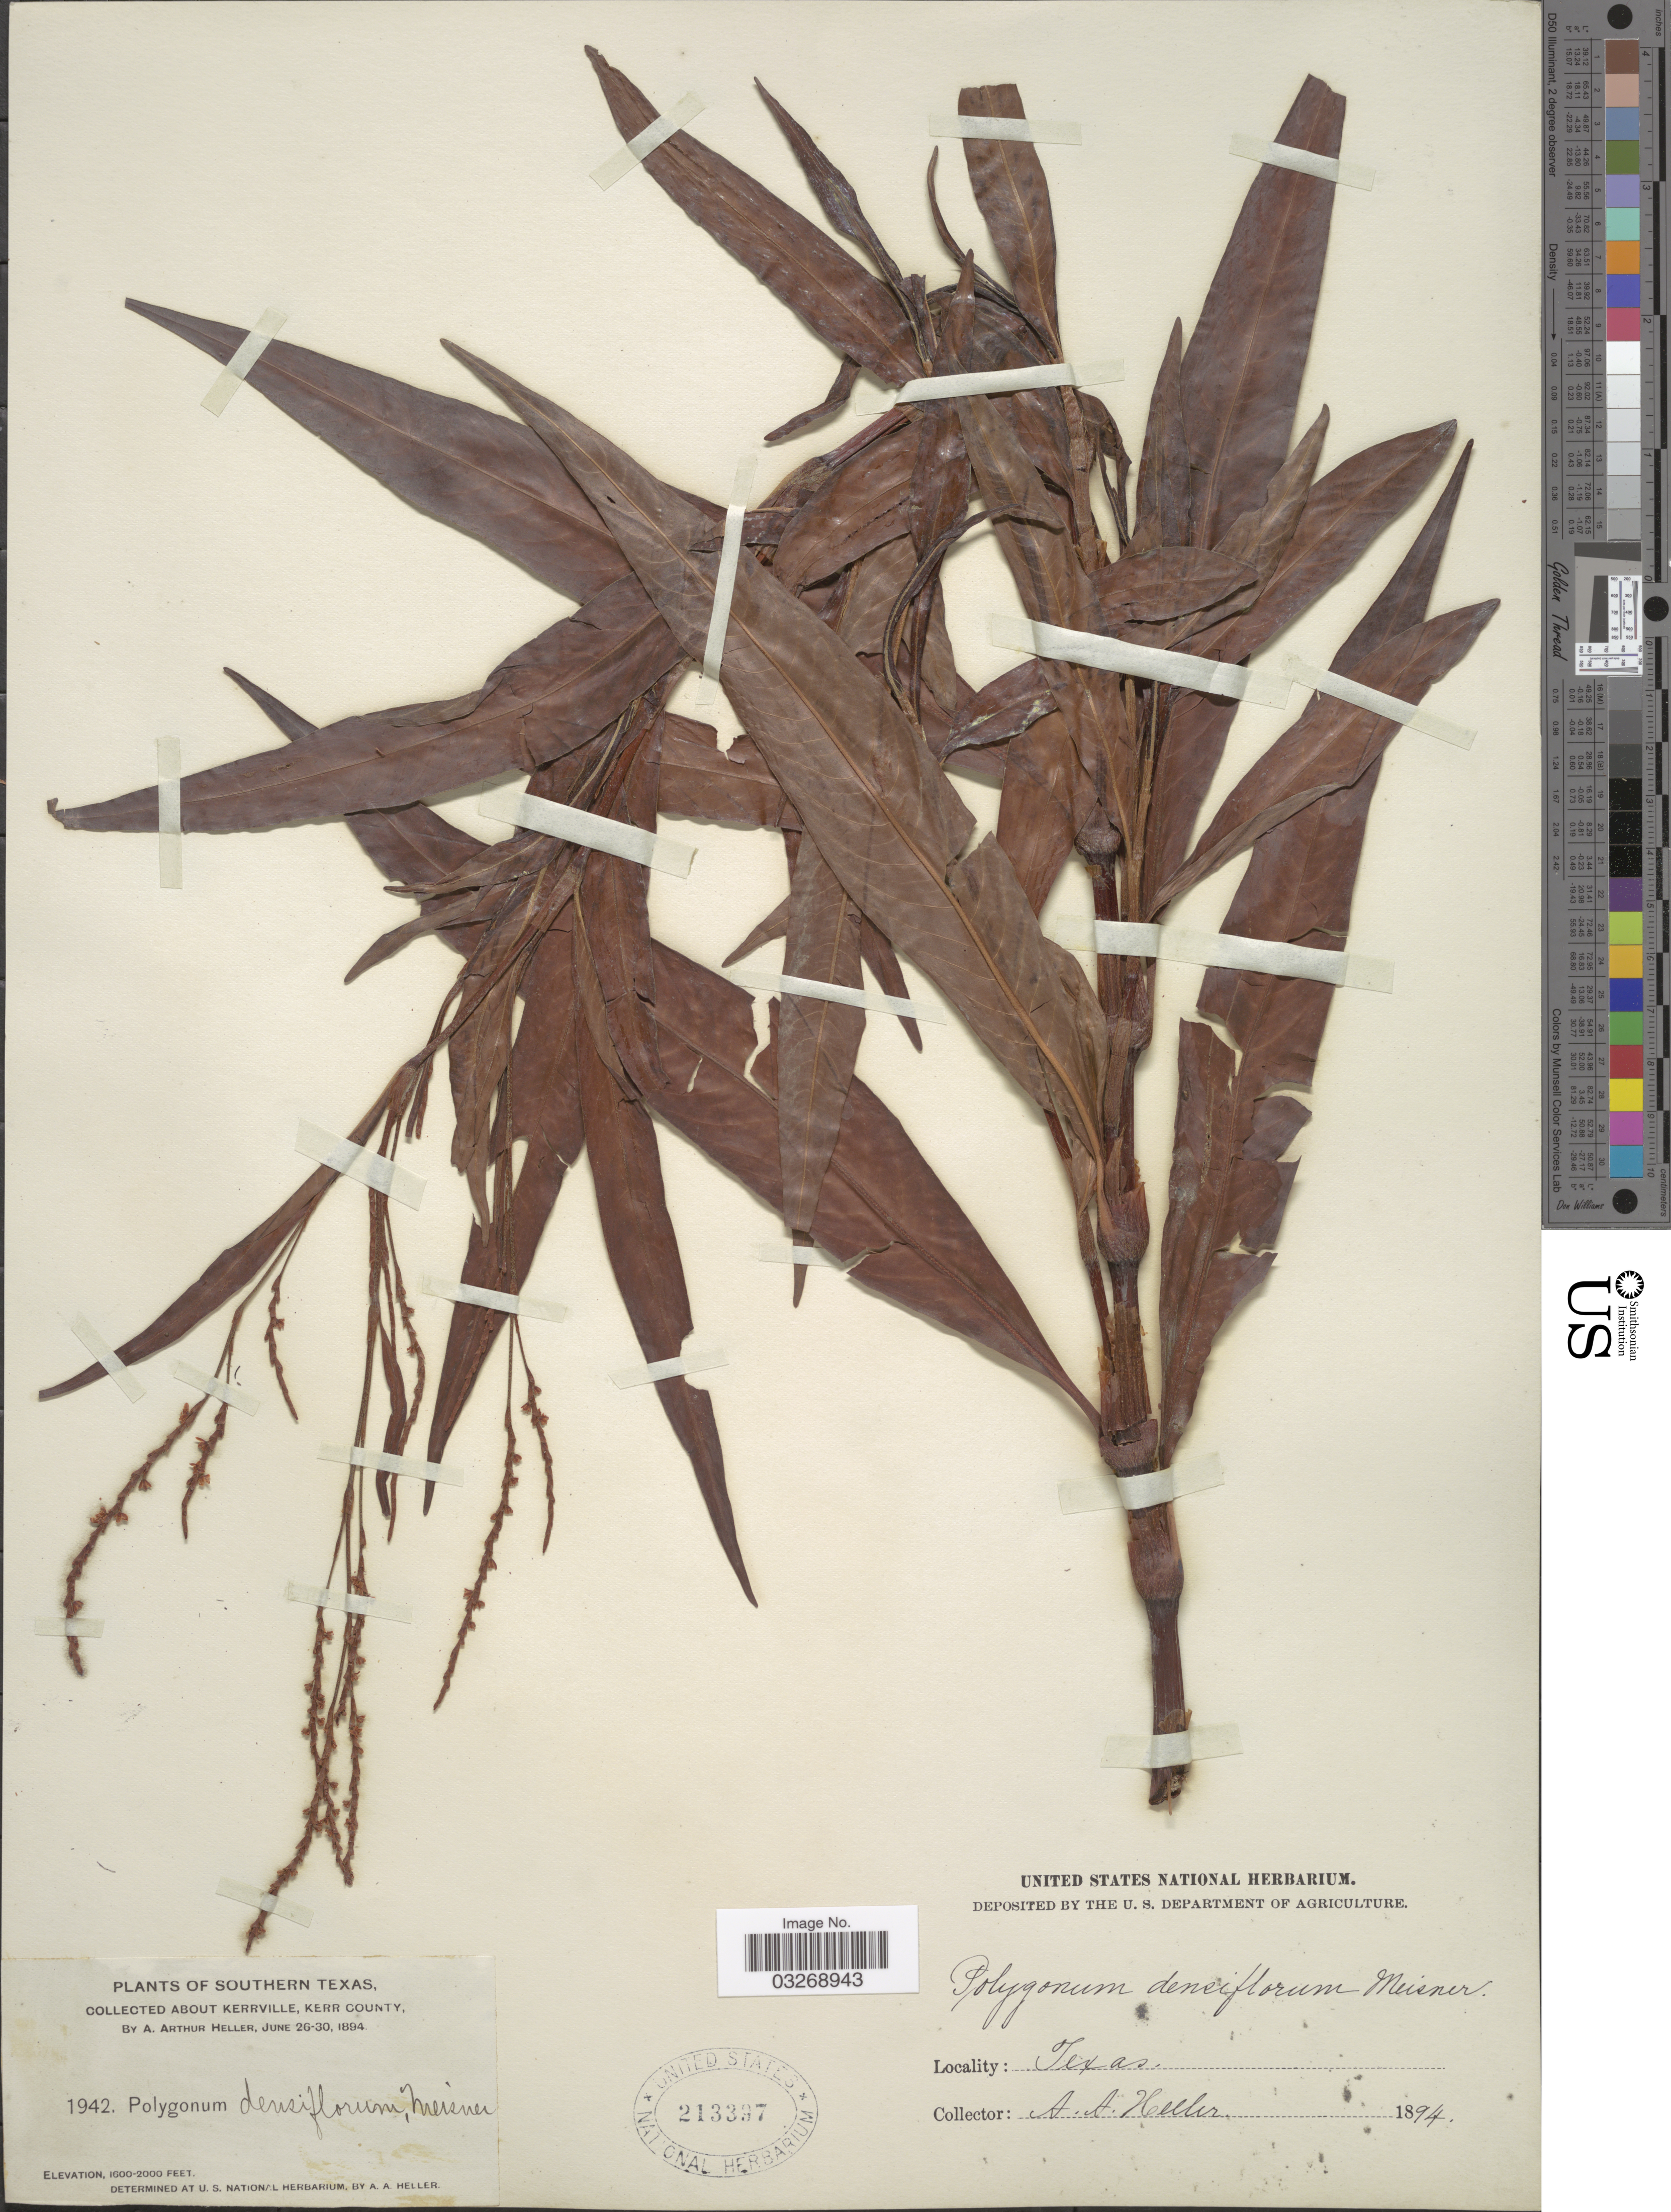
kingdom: Plantae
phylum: Tracheophyta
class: Magnoliopsida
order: Caryophyllales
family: Polygonaceae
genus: Persicaria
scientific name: Persicaria glabra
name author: (Willd.) M. Gómez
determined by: Atha, D. E.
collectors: A. A. Heller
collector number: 1942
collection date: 1894-06-26/1894-06-30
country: United States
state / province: Texas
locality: Southern Texas, about Kerrville. Kerr County.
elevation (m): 488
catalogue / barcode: US 213397